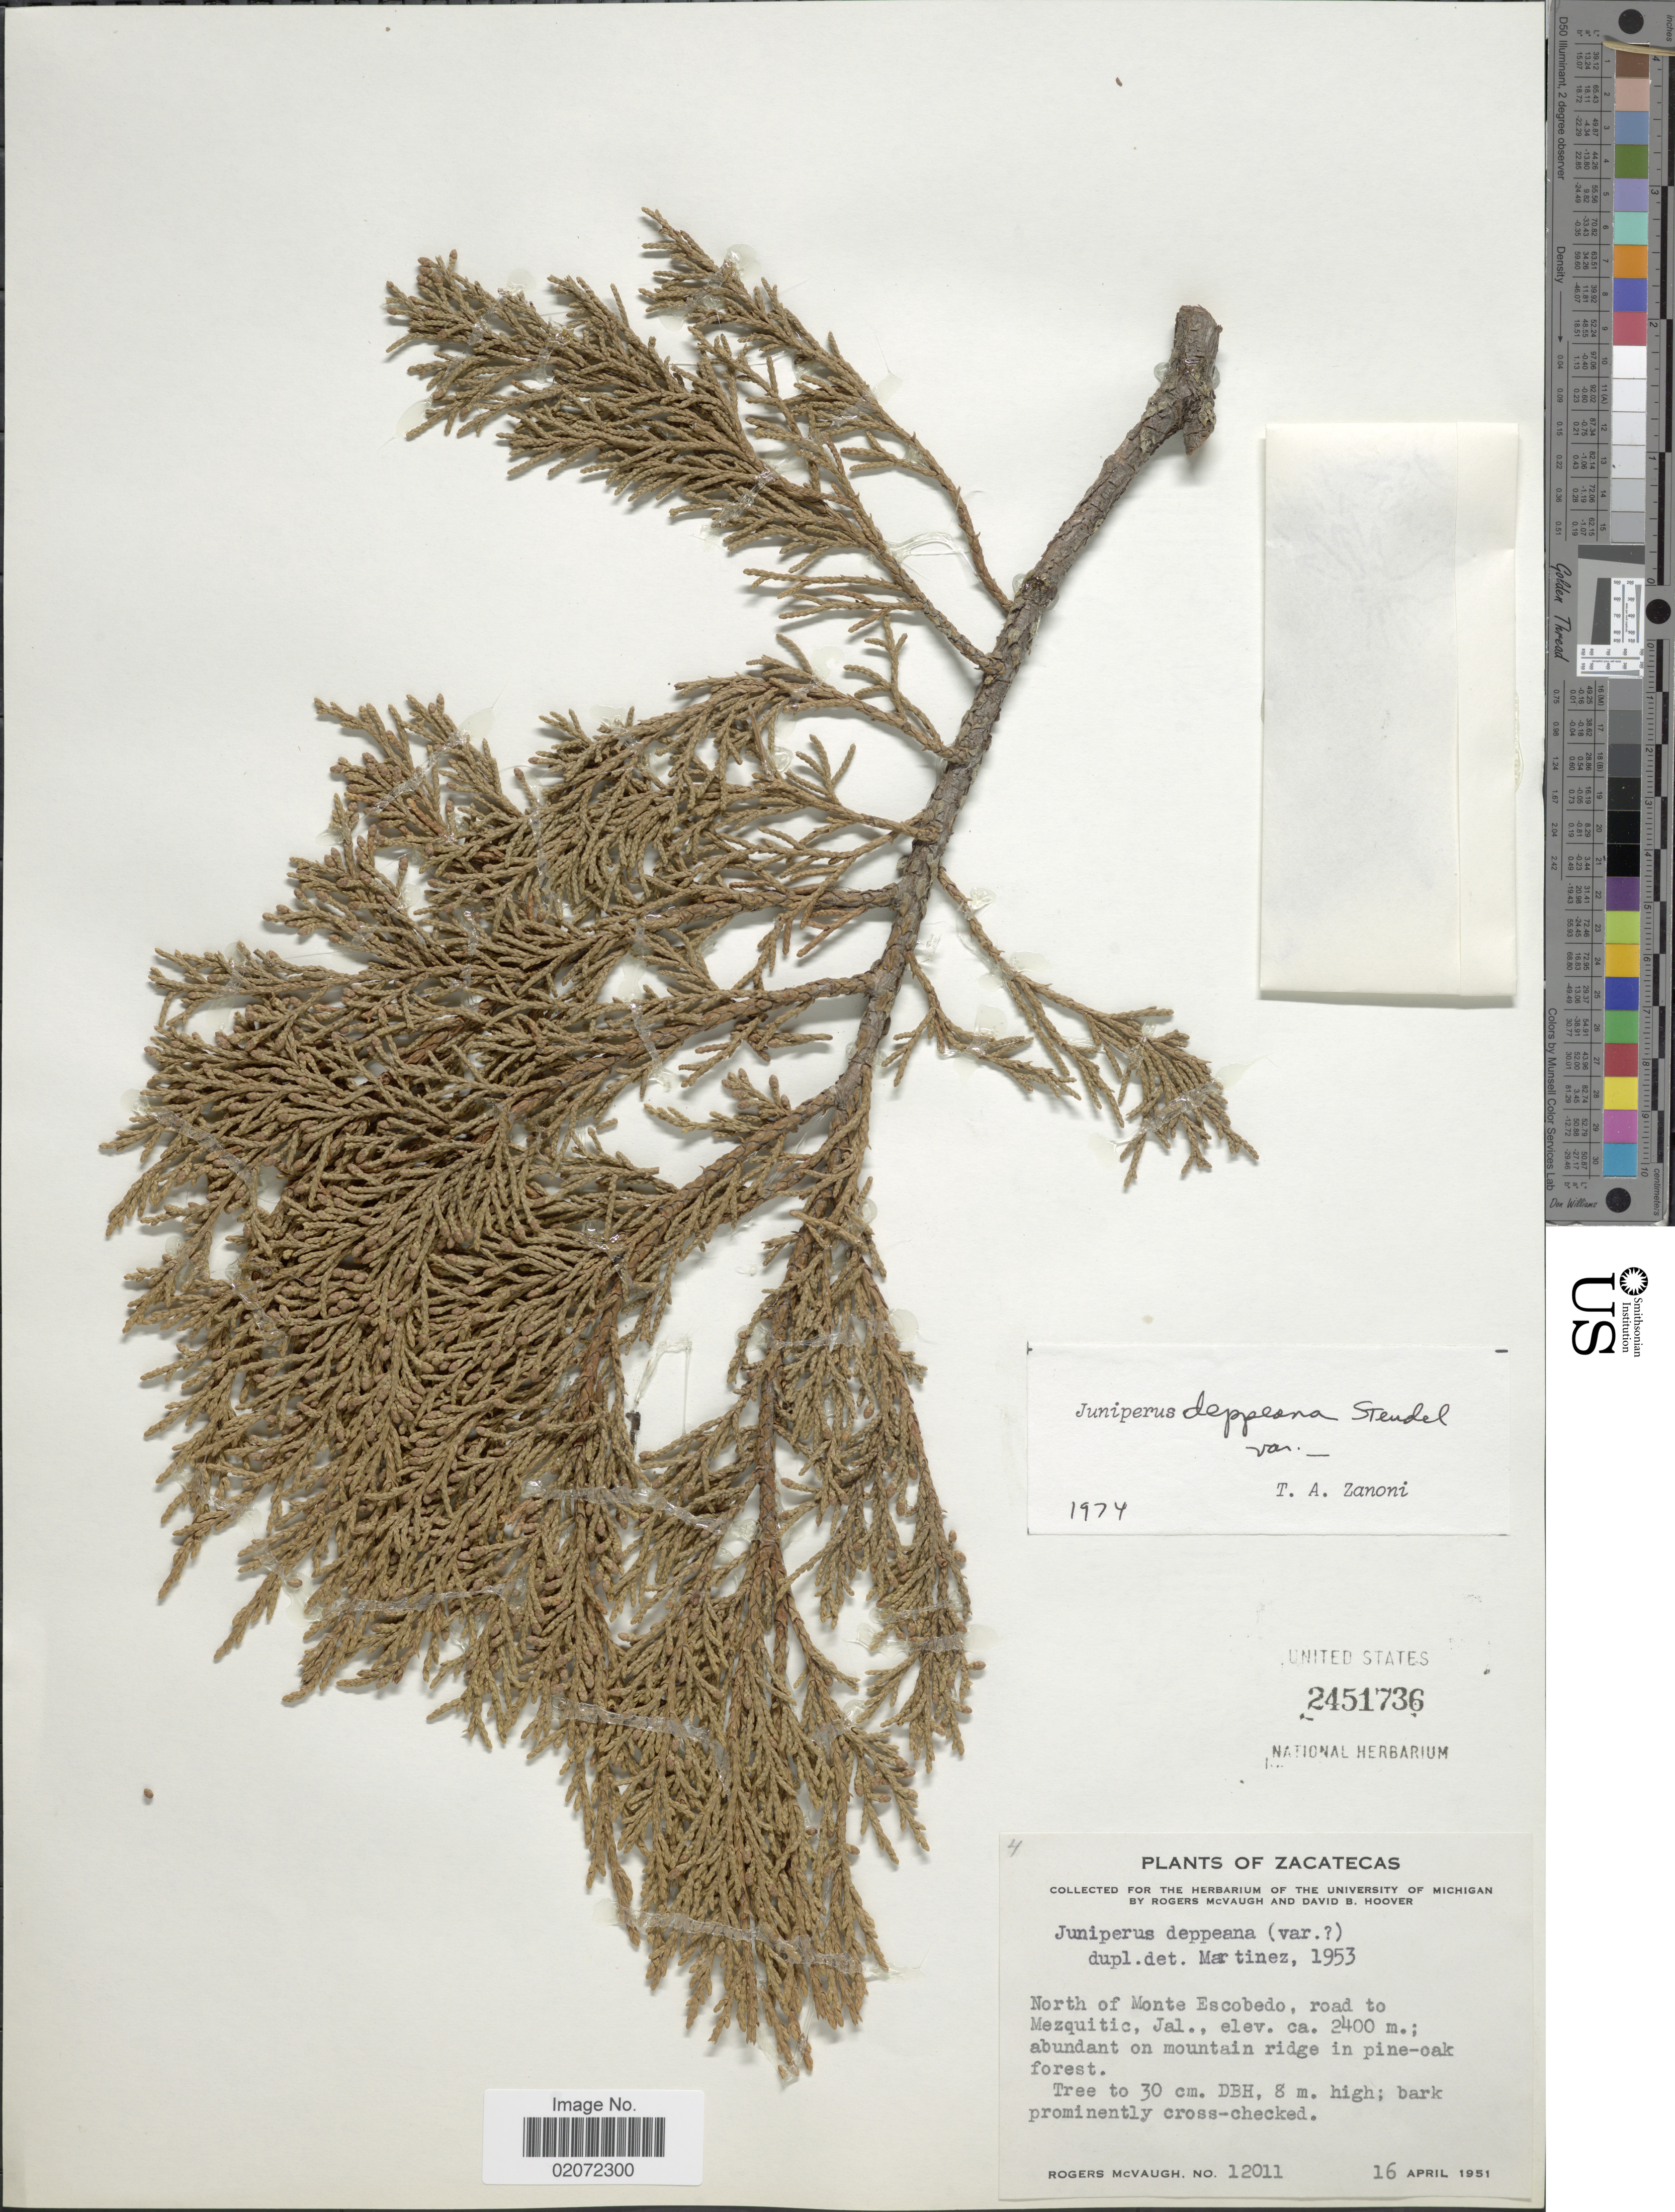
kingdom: Plantae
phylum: Tracheophyta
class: Pinopsida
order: Pinales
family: Cupressaceae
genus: Juniperus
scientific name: Juniperus deppeana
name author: Steud.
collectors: R. McVaugh & D. B. Hoover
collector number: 12011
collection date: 1951-04-16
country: Mexico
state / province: Zacatecas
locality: Zacatecas. North of Monte Escobedo, road to Mezquito, Jal.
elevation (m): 2400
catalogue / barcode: US 2451736